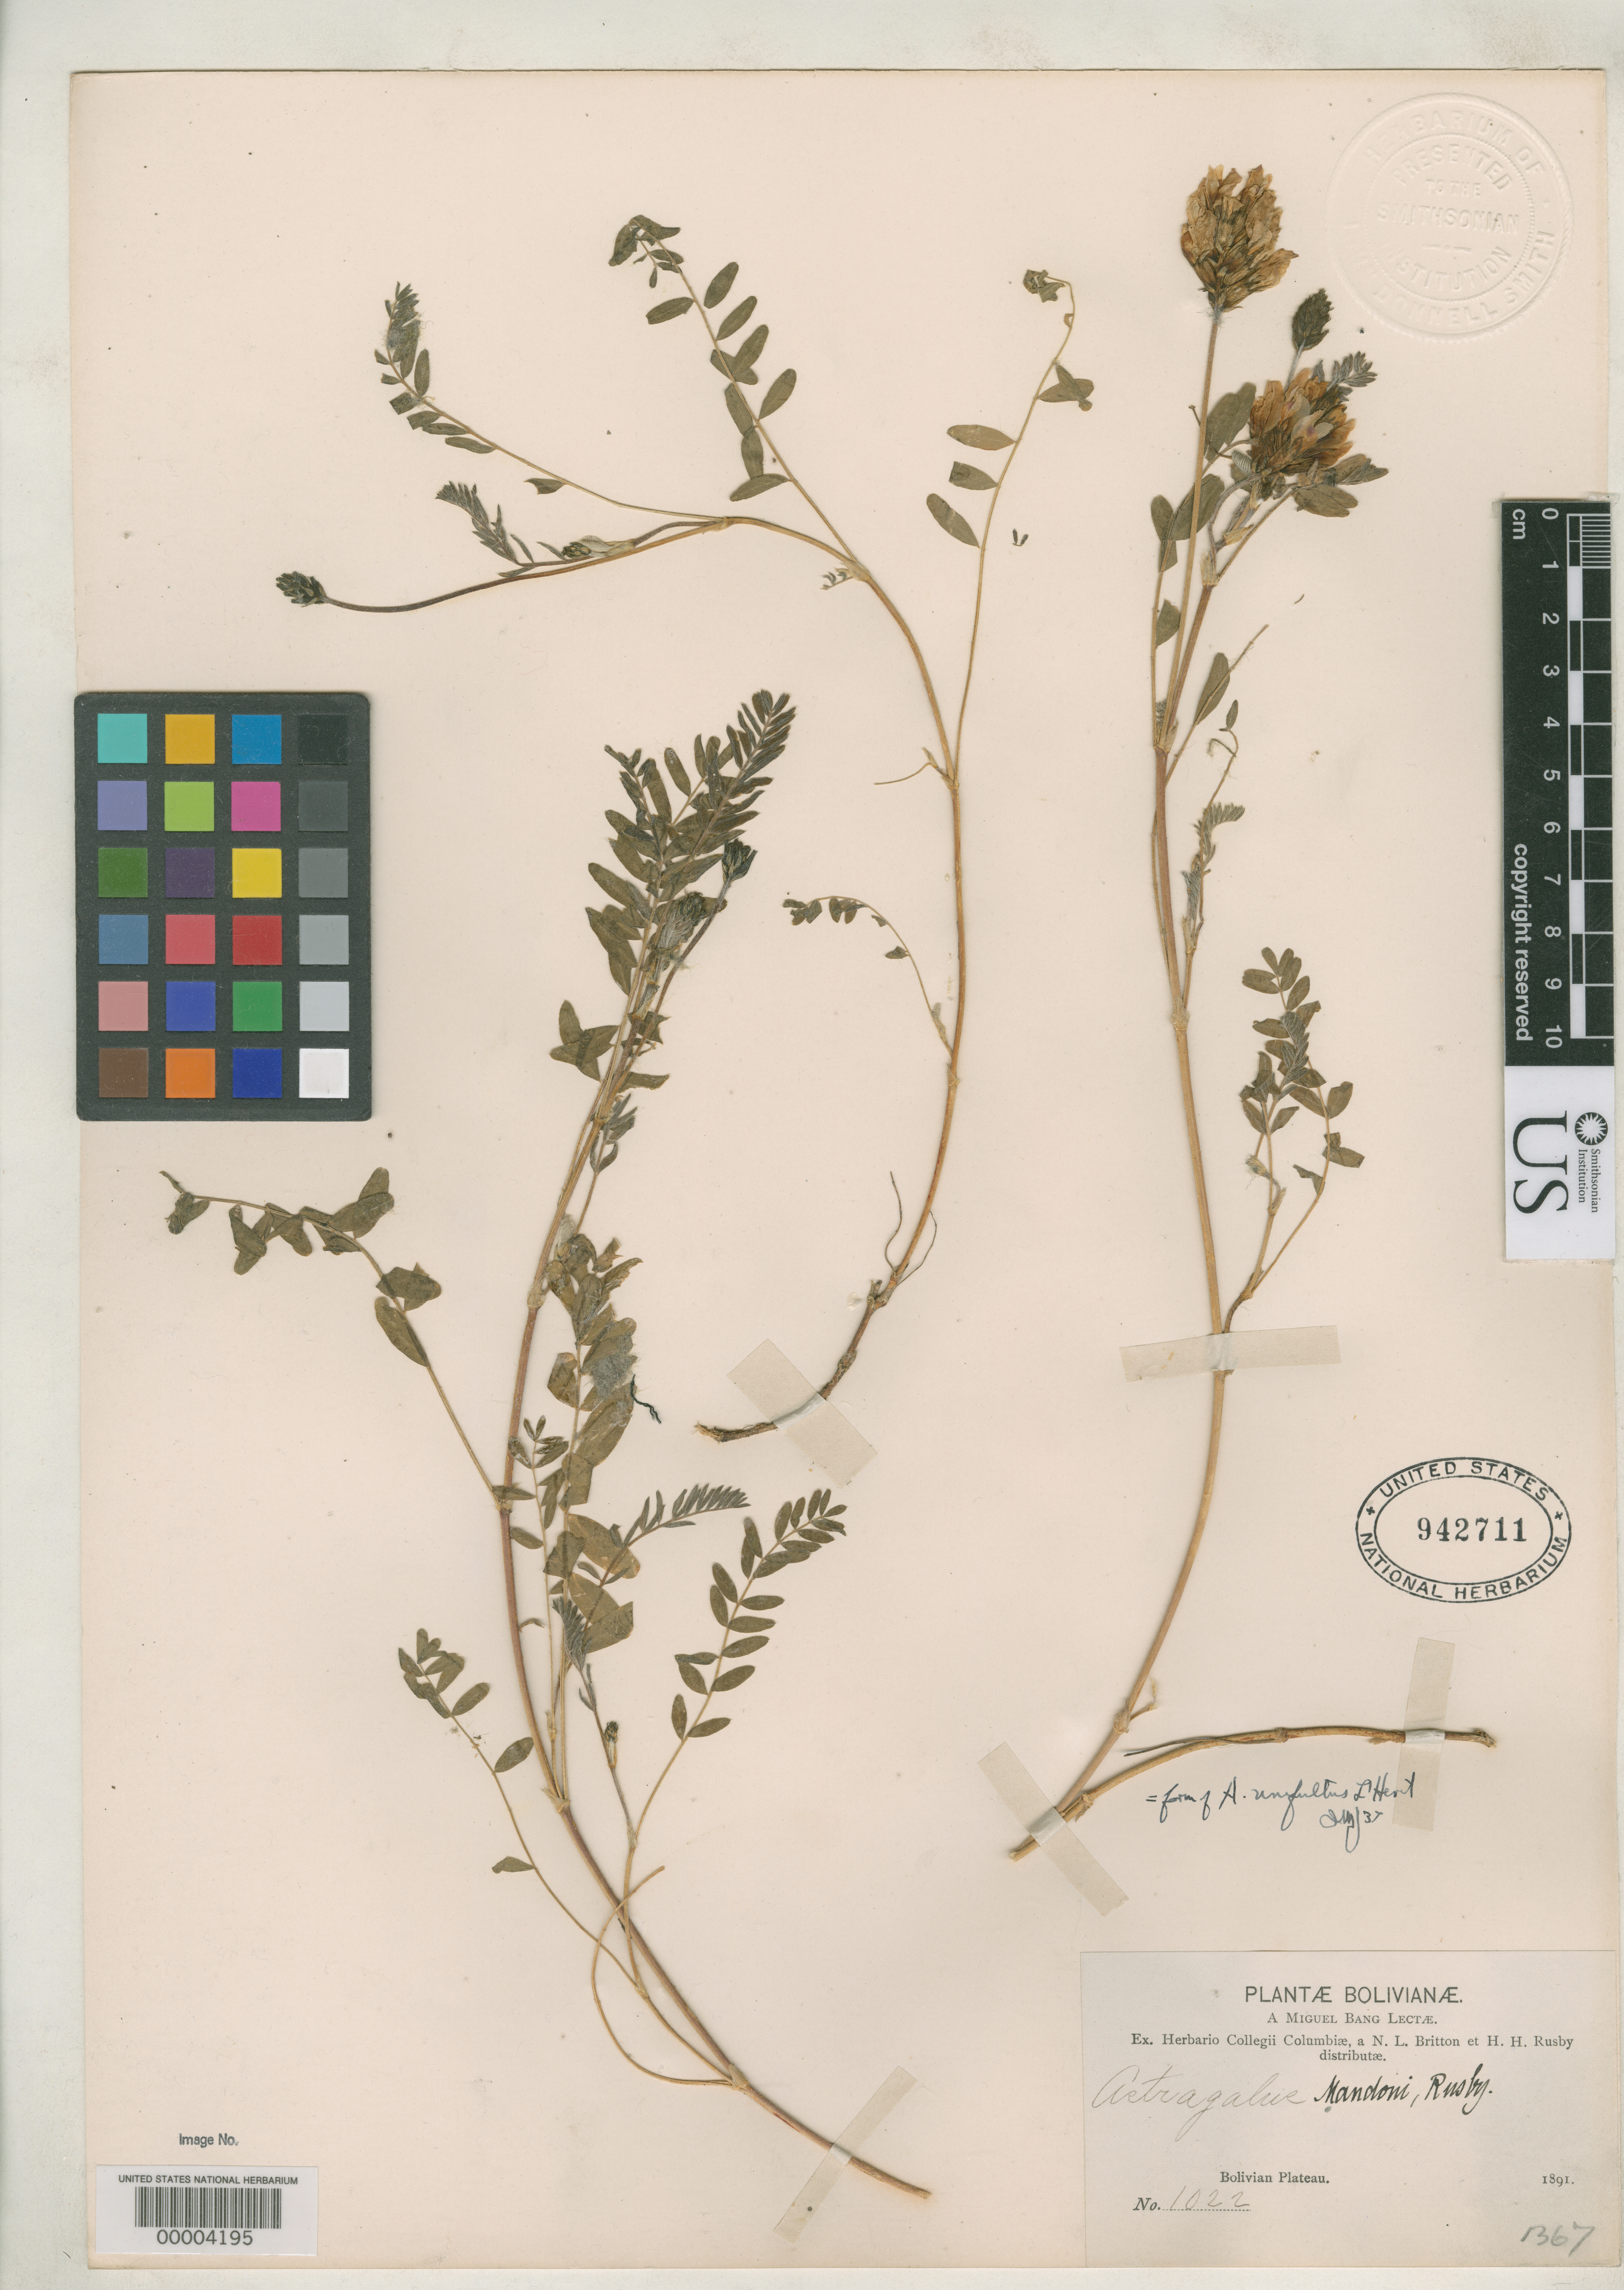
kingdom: Plantae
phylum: Tracheophyta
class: Magnoliopsida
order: Fabales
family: Fabaceae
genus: Astragalus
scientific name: Astragalus mandonii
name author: Rusby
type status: Isosyntype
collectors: M. Bang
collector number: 1022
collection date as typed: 1891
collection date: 1891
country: Bolivia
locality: Bolivian Plateau.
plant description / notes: Protologue, "Near snow line, Mt. Tunari, 1891 (1022). The same as Mandon's 709 from near Sorata."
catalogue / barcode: US 942711